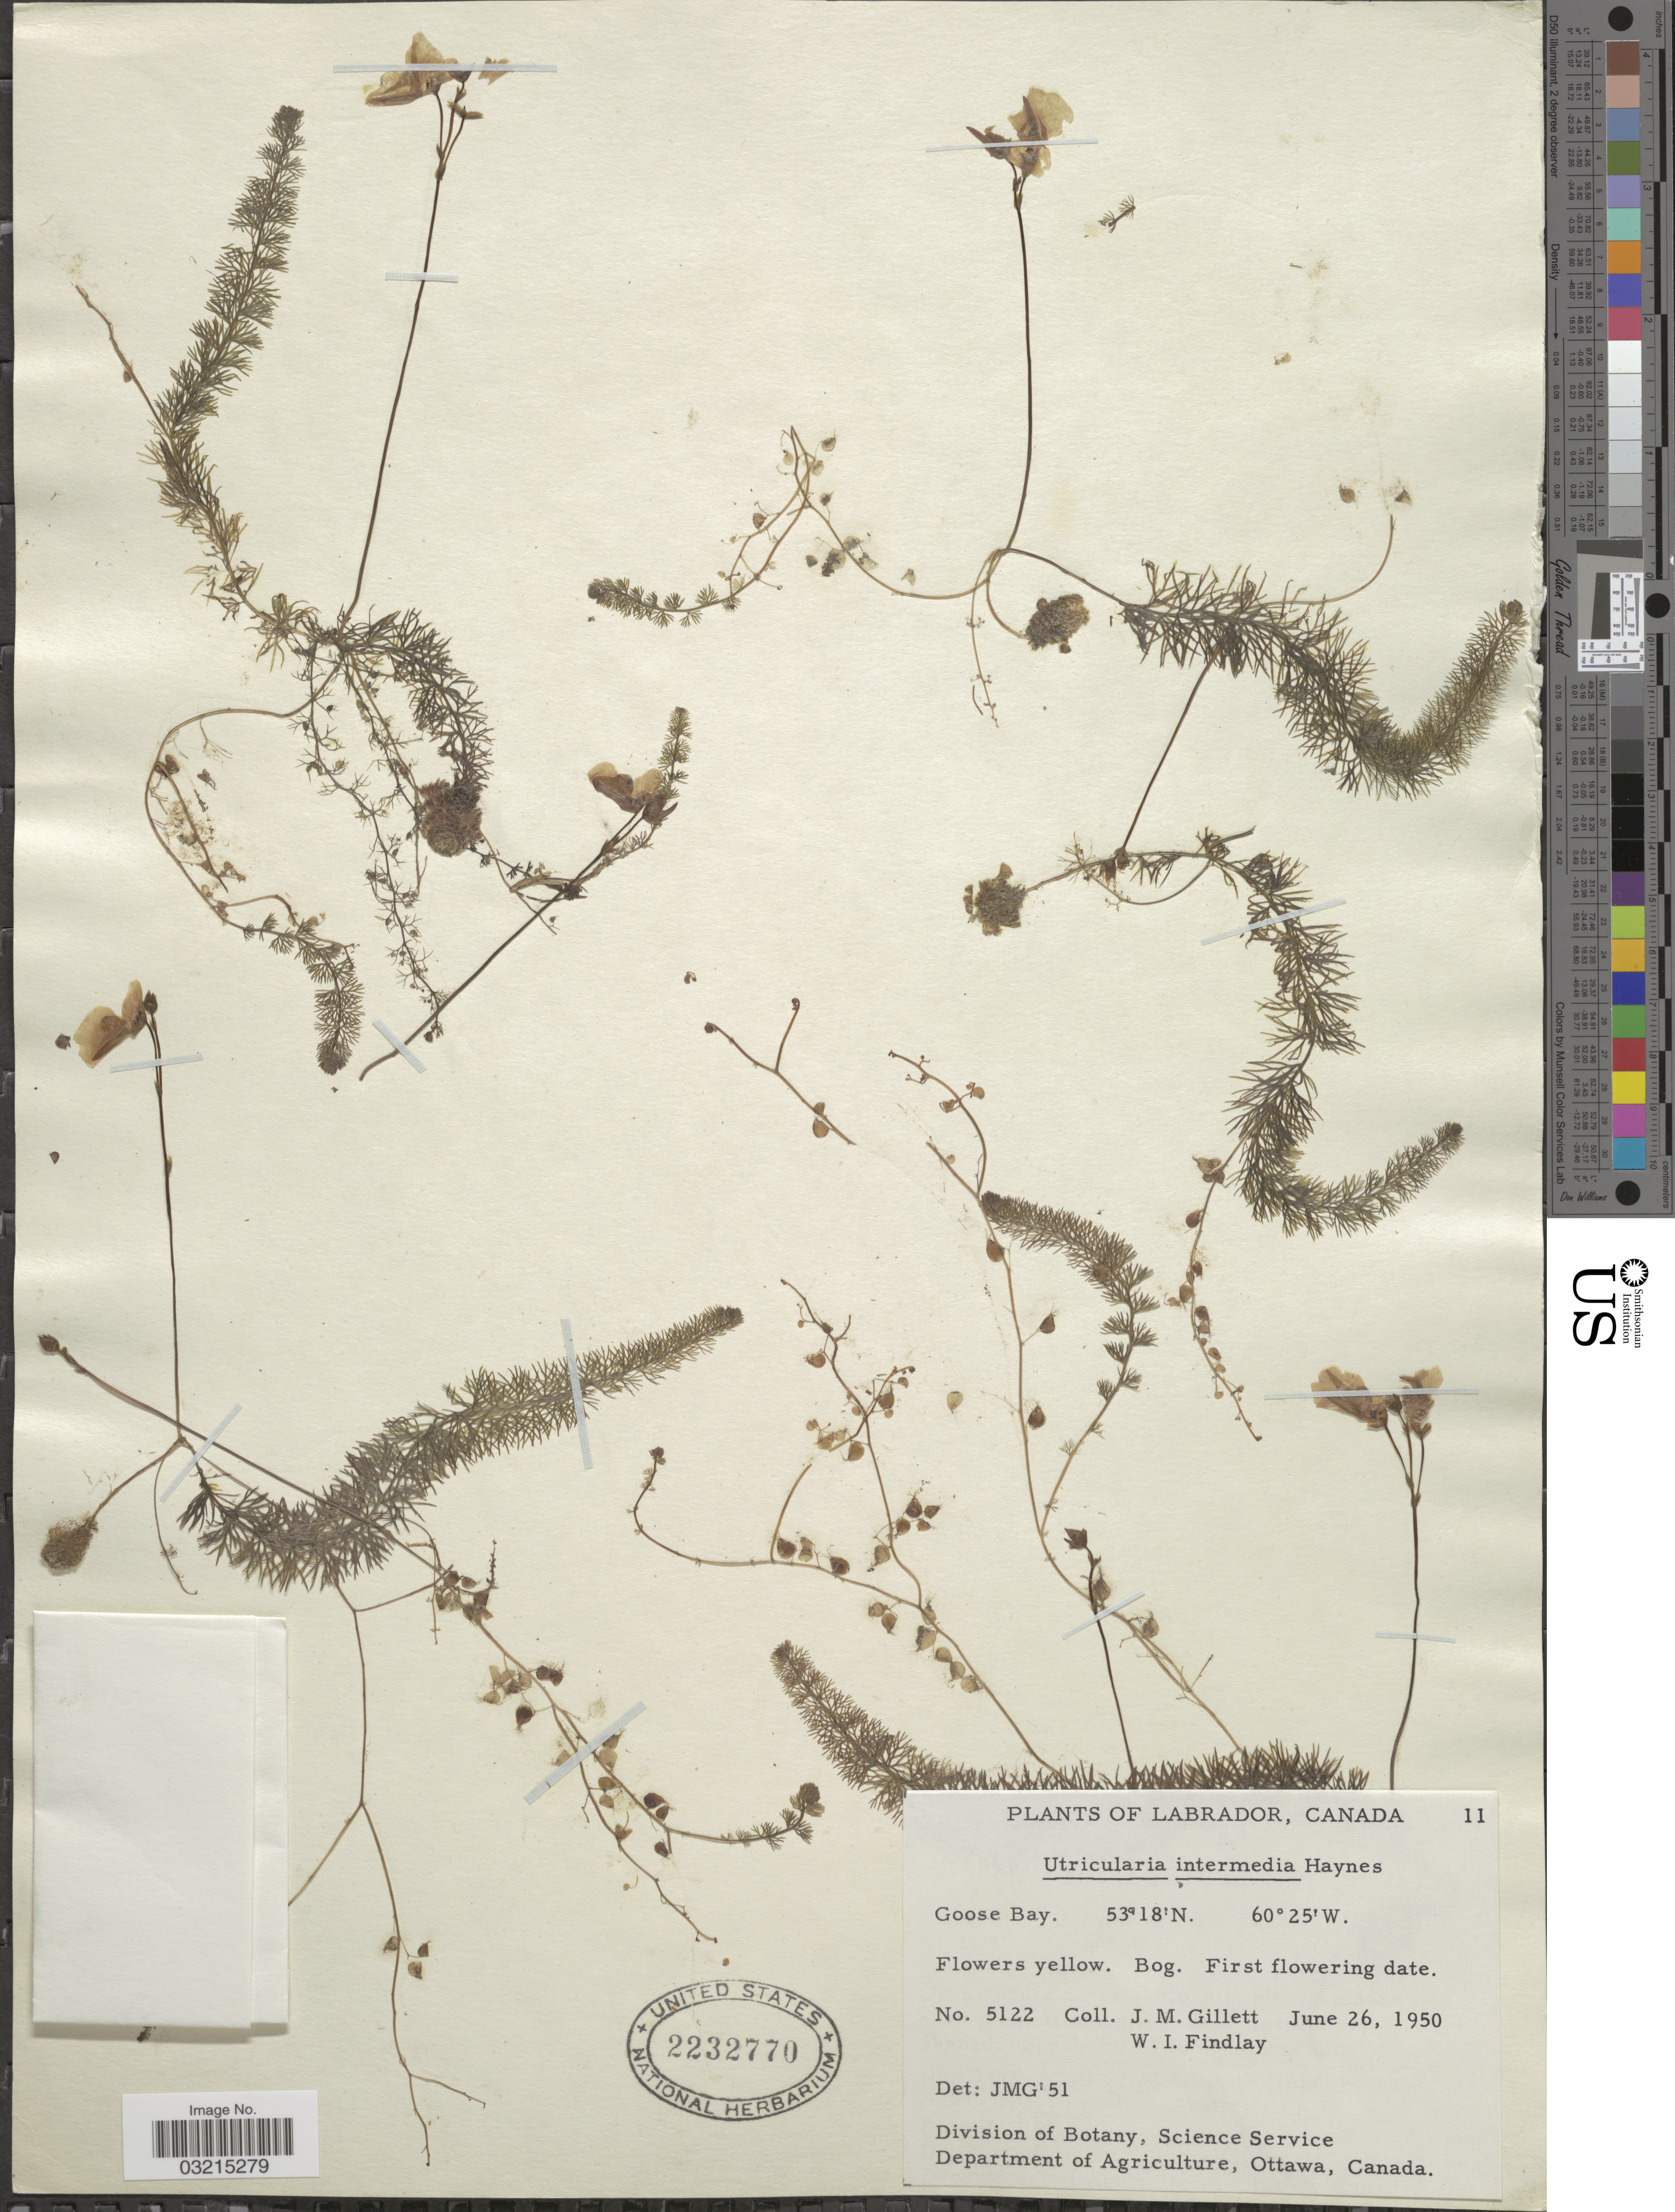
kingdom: Plantae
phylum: Tracheophyta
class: Magnoliopsida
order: Lamiales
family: Lentibulariaceae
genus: Utricularia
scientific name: Utricularia intermedia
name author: Hayne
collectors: J. M. Gillett & W. Findlay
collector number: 5122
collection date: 1950-06-26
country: Canada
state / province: Newfoundland and Labrador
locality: Labrador. Goose Bay.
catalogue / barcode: US 2232770